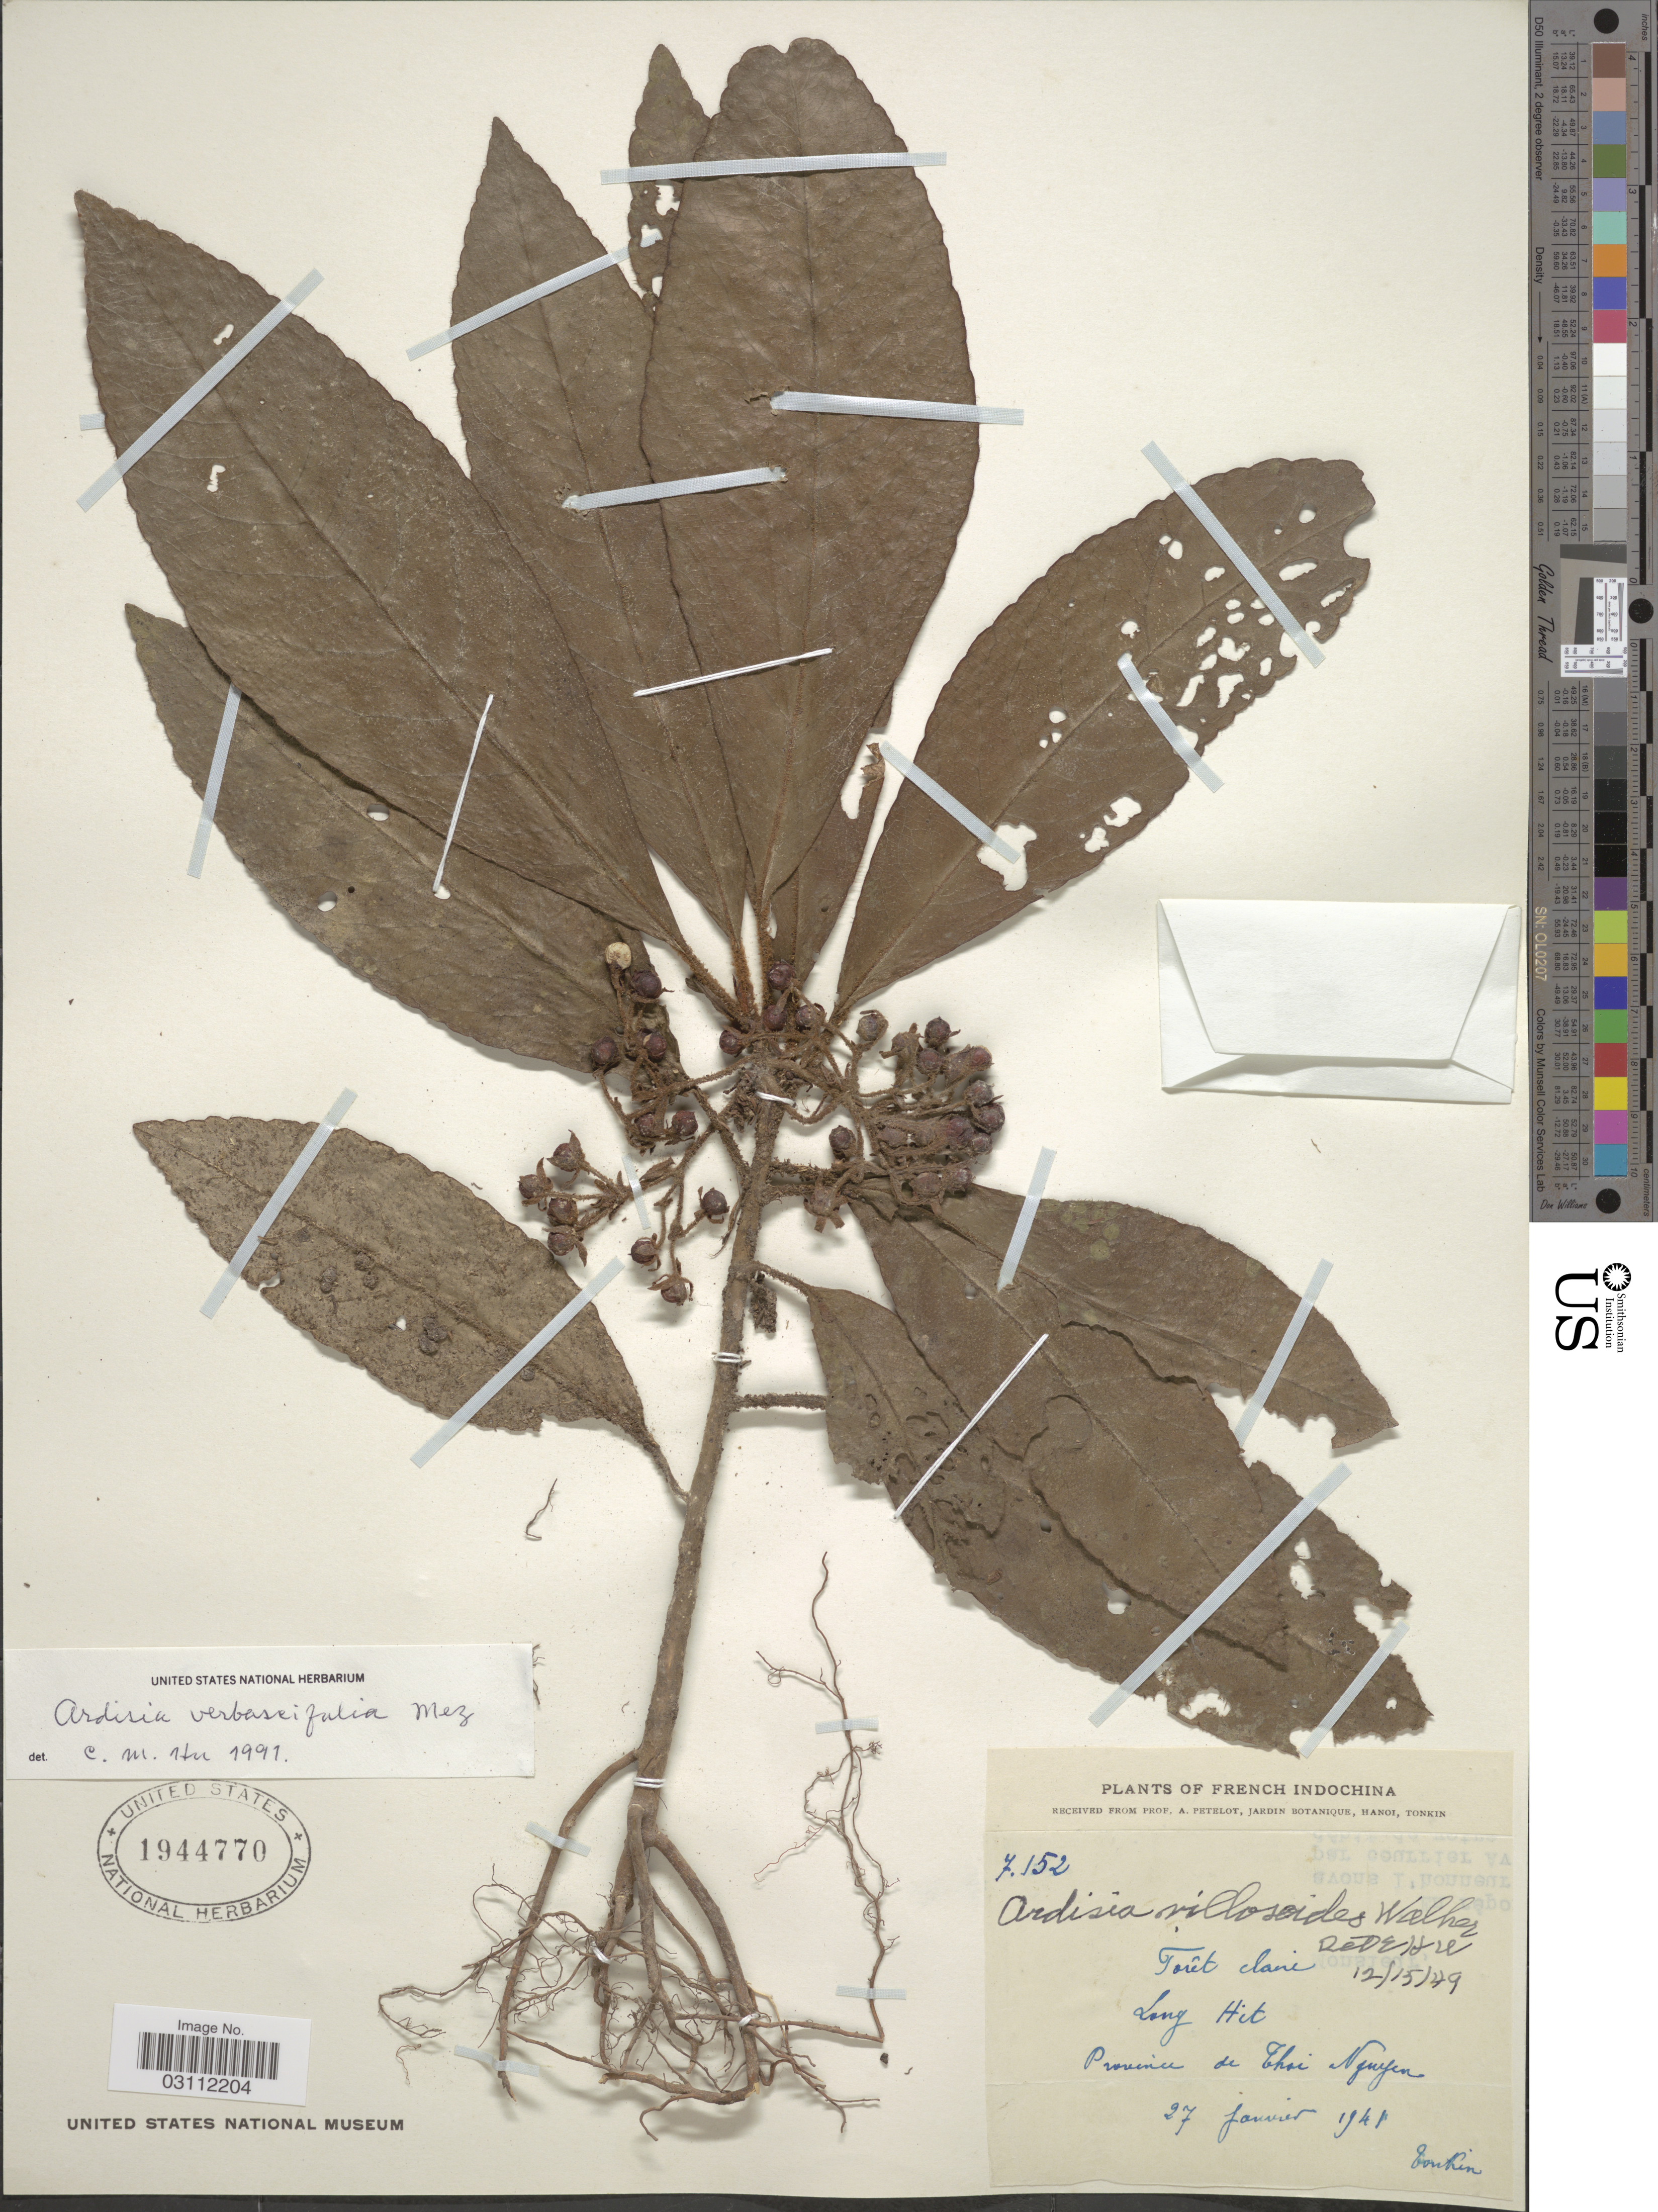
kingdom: Plantae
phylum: Tracheophyta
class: Magnoliopsida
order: Ericales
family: Primulaceae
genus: Ardisia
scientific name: Ardisia villosoides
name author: E. Walker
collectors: A. Petelot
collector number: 7152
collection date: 1941-01-27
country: Vietnam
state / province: Thai Nguyen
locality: French Indochina. Lang Hit. Province de Thai Nguyen. Tonkin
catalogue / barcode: US 1944770